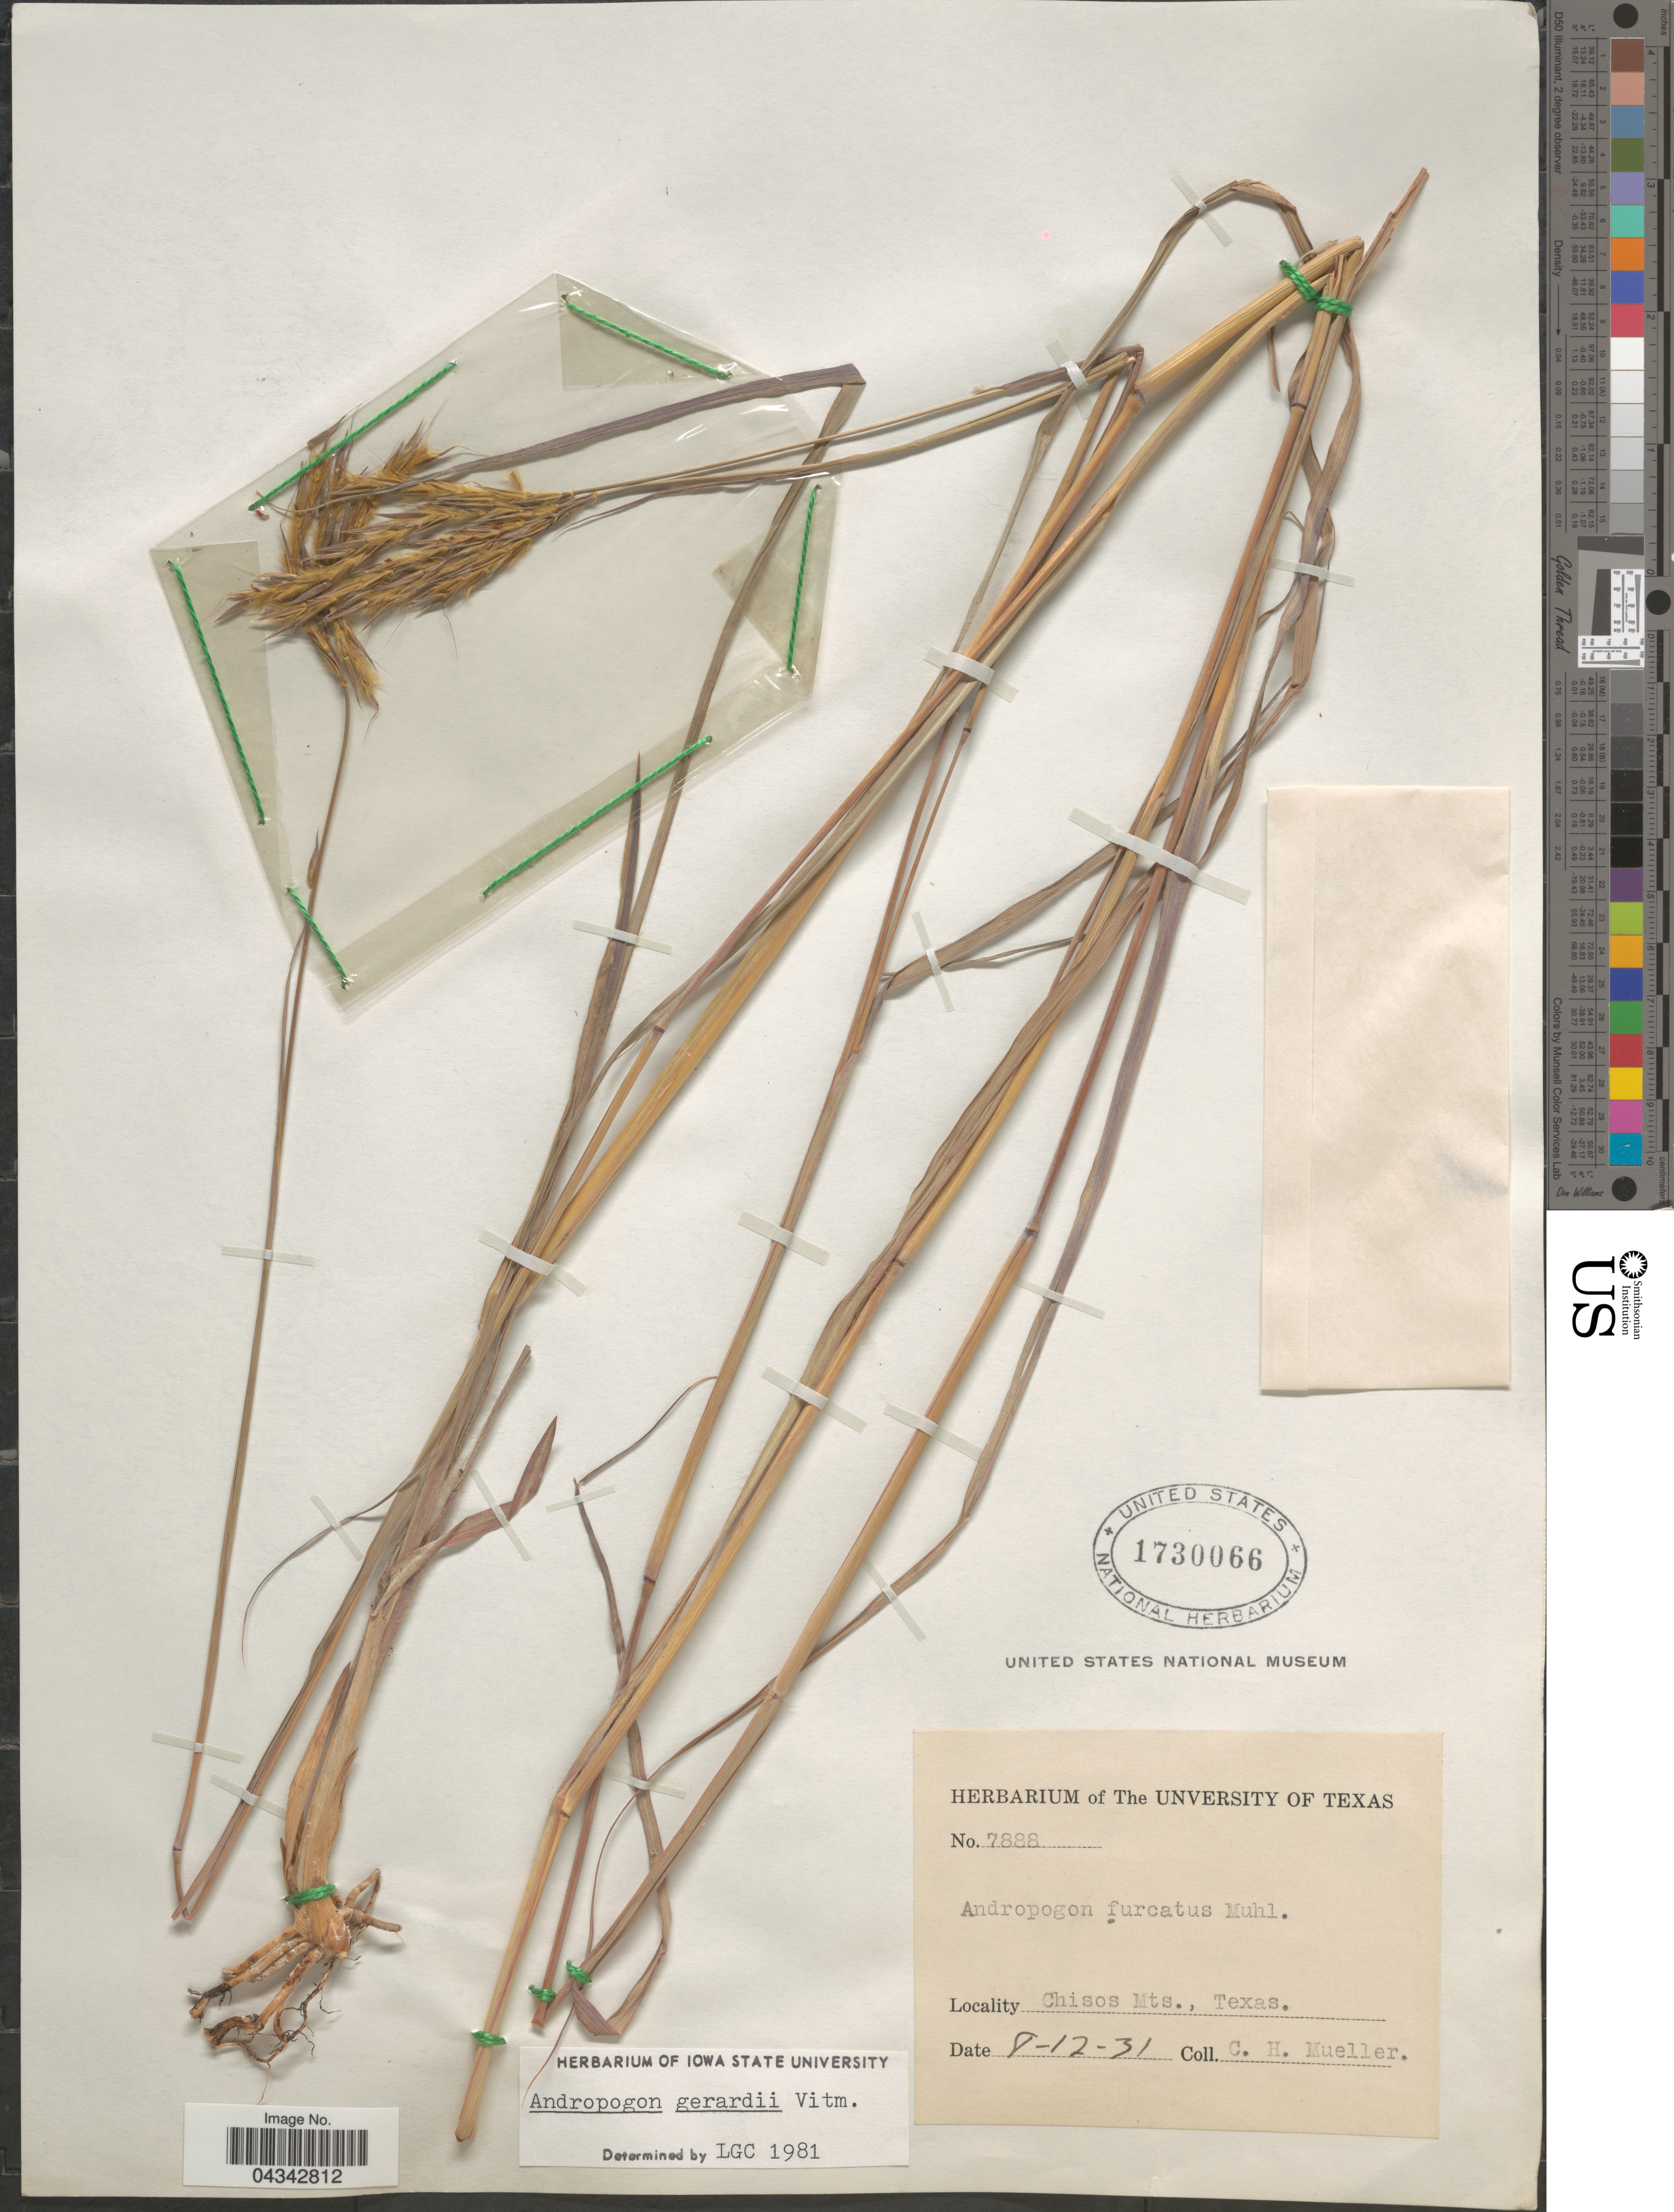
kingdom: Plantae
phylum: Tracheophyta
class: Liliopsida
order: Poales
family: Poaceae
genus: Andropogon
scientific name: Andropogon gerardii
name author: Vitman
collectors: C. H. Mueller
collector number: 7888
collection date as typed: Transcribed d/m/y: 12/8/31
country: United States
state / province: Texas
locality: Chisos Mts.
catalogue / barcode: US 1730066